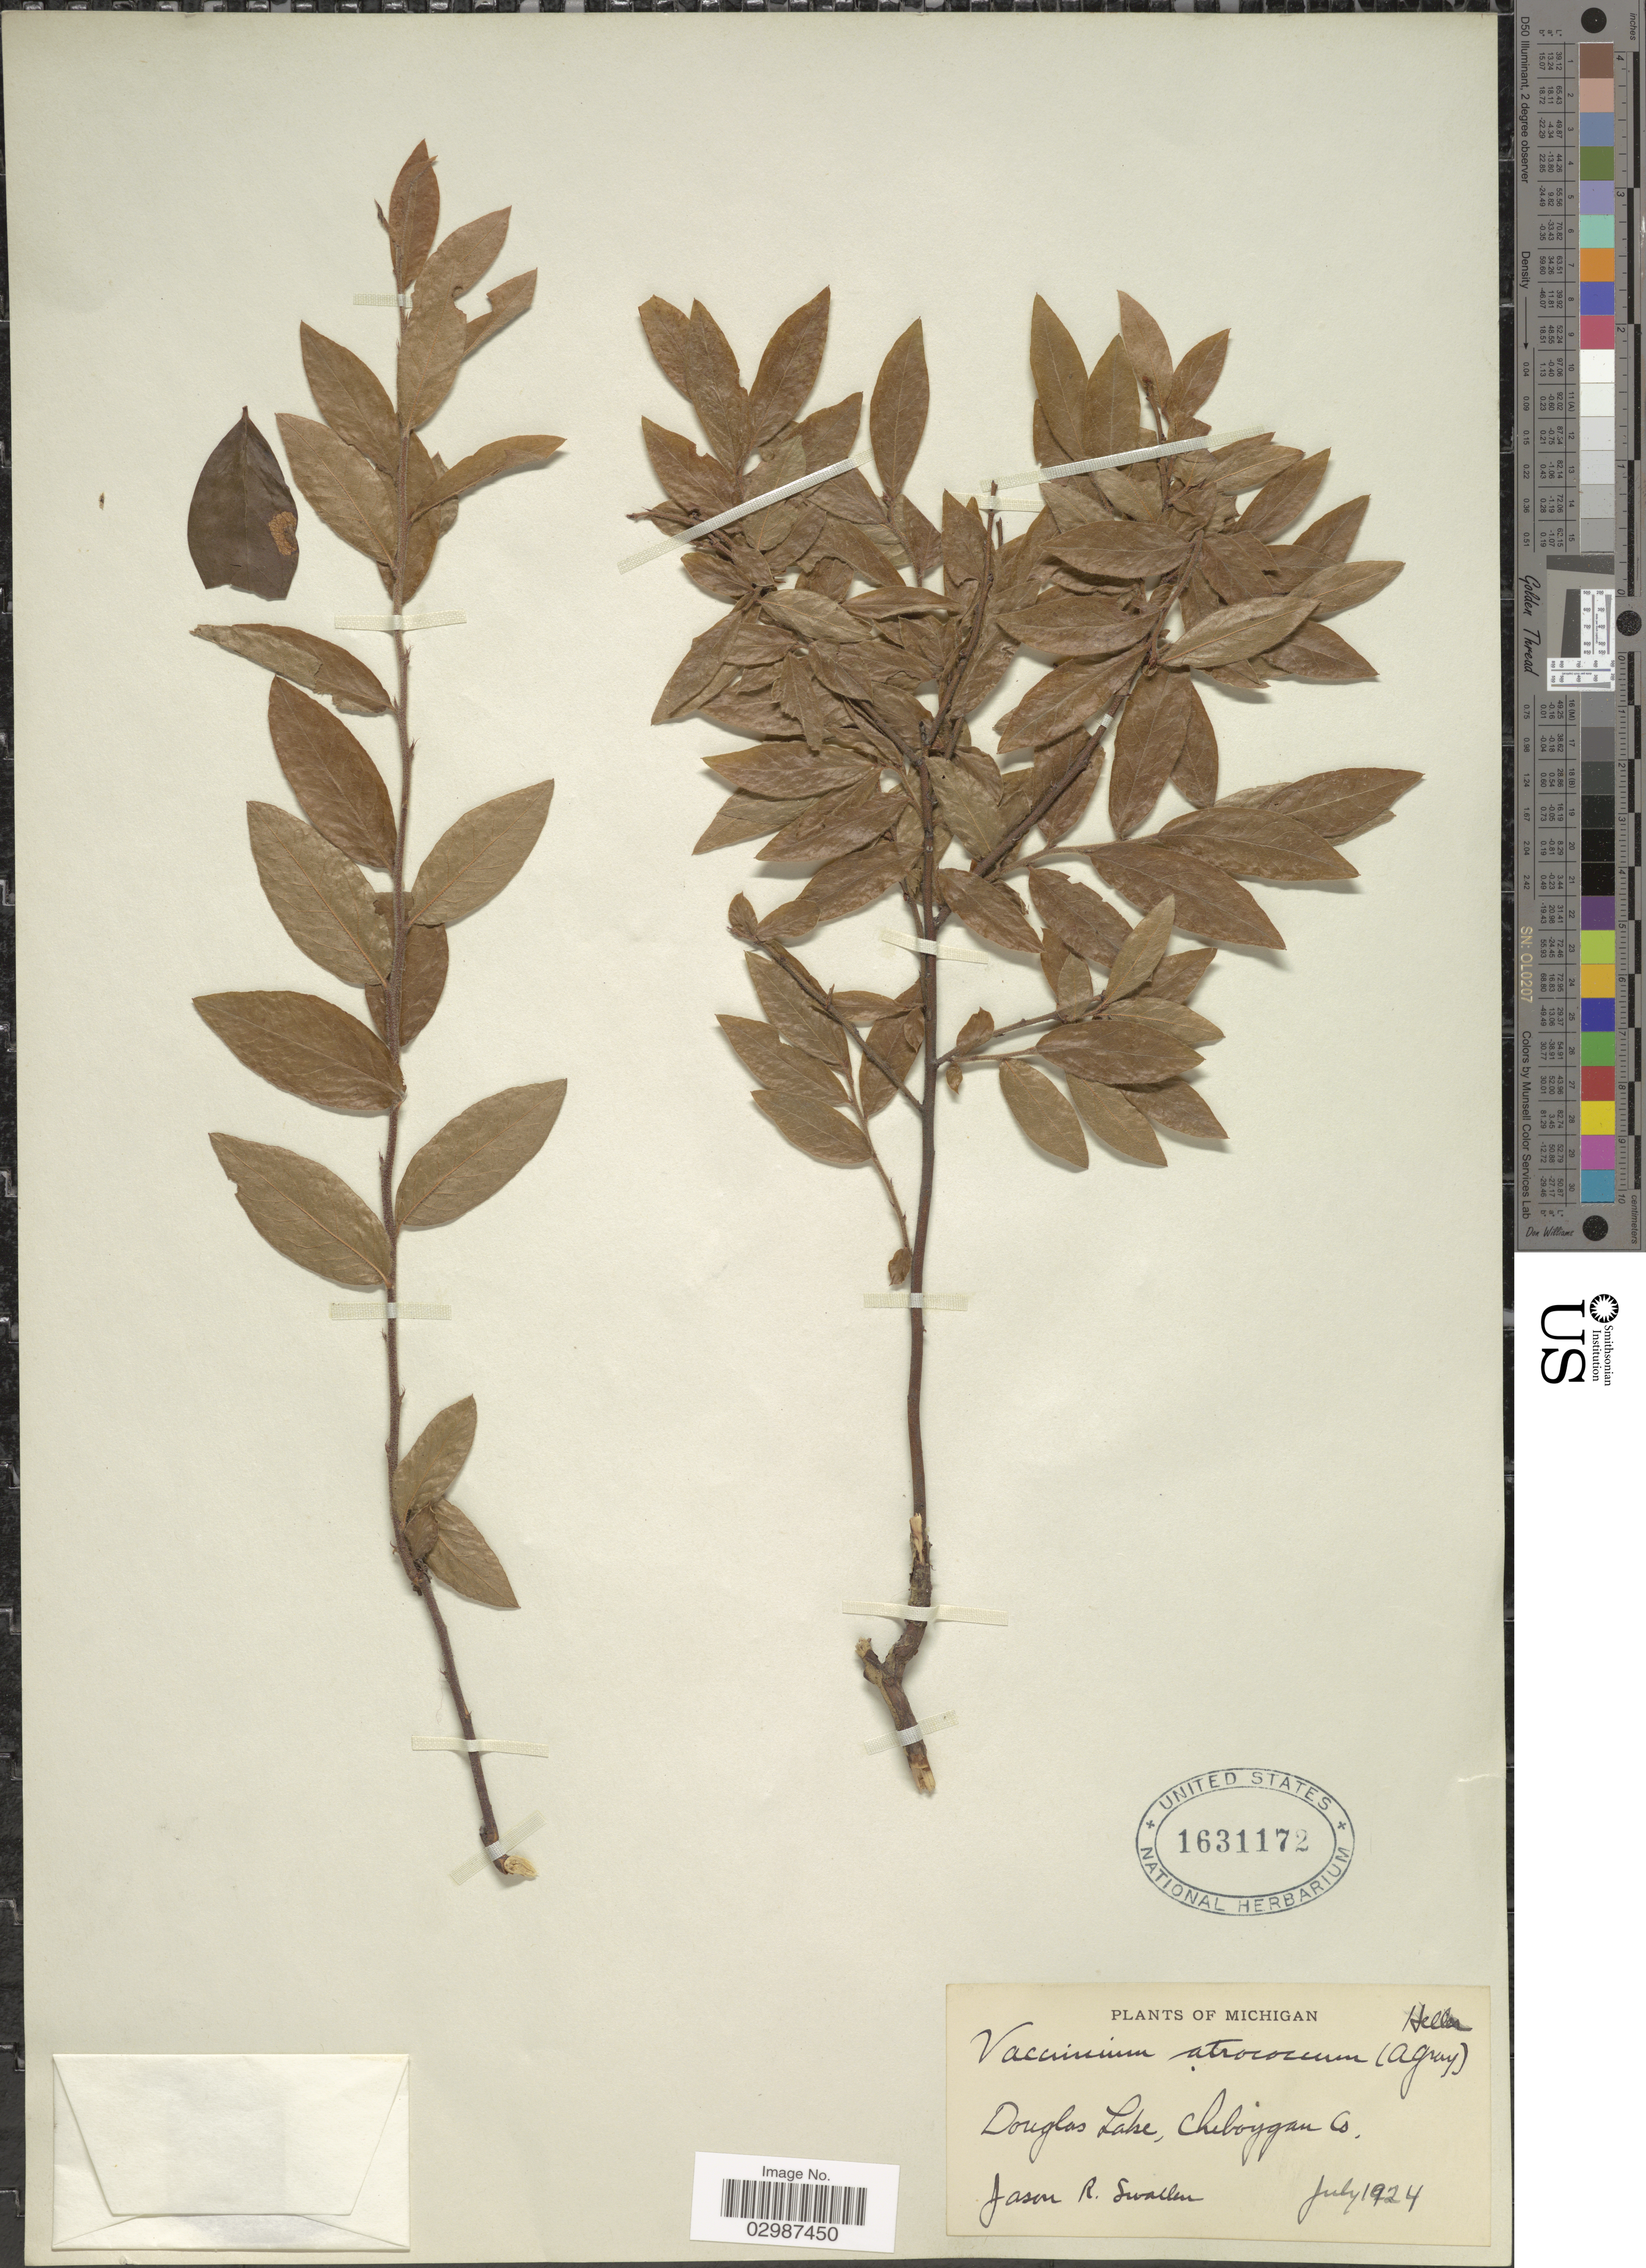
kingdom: Plantae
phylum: Tracheophyta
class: Magnoliopsida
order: Ericales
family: Ericaceae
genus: Vaccinium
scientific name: Vaccinium atrococcum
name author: (A. Gray) A. Heller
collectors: J. R. Swallen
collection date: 1924-07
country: United States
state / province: Michigan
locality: Douglas Lake, Cheboygan Co.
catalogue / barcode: US 1631172